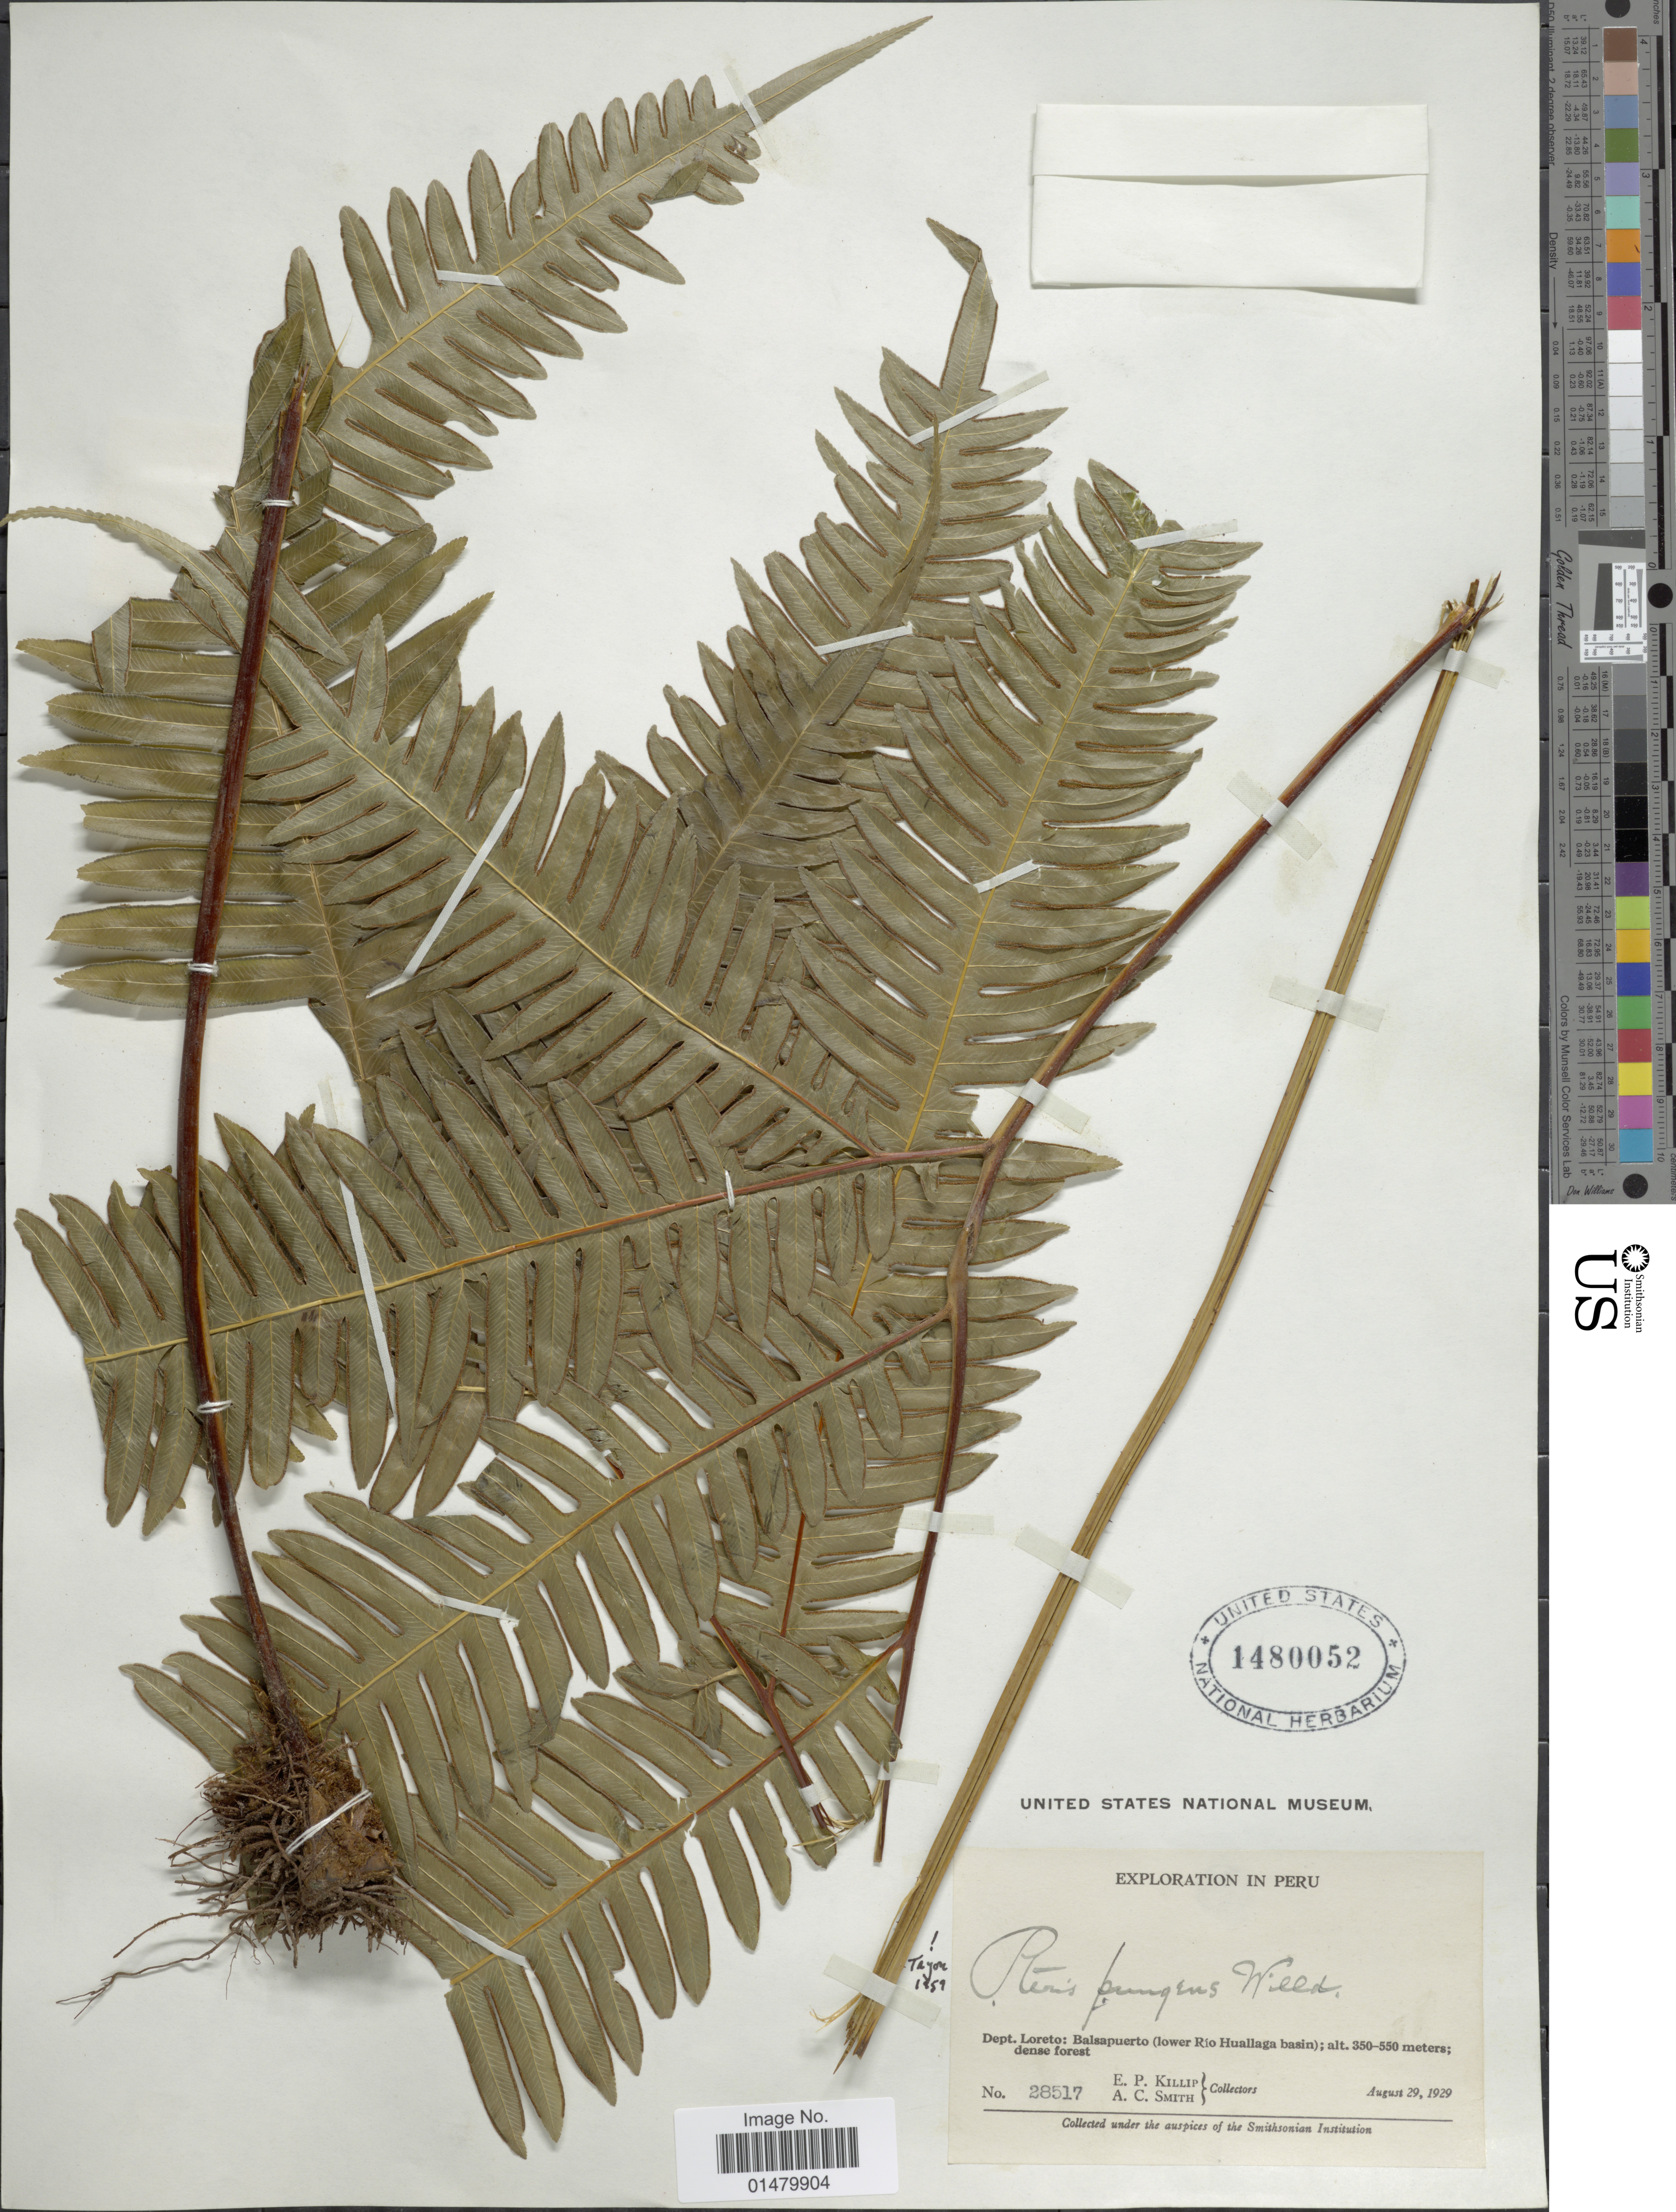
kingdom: Plantae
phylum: Tracheophyta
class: Polypodiopsida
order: Polypodiales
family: Pteridaceae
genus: Pteris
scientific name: Pteris pungens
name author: Willd.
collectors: E. P. Killip & A. C. Smith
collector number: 28517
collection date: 1929-08-29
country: Peru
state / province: Loreto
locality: Dept. Loreto: Balsapuerto (lower Rio Huallaga basin).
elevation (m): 350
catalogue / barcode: US 1480052